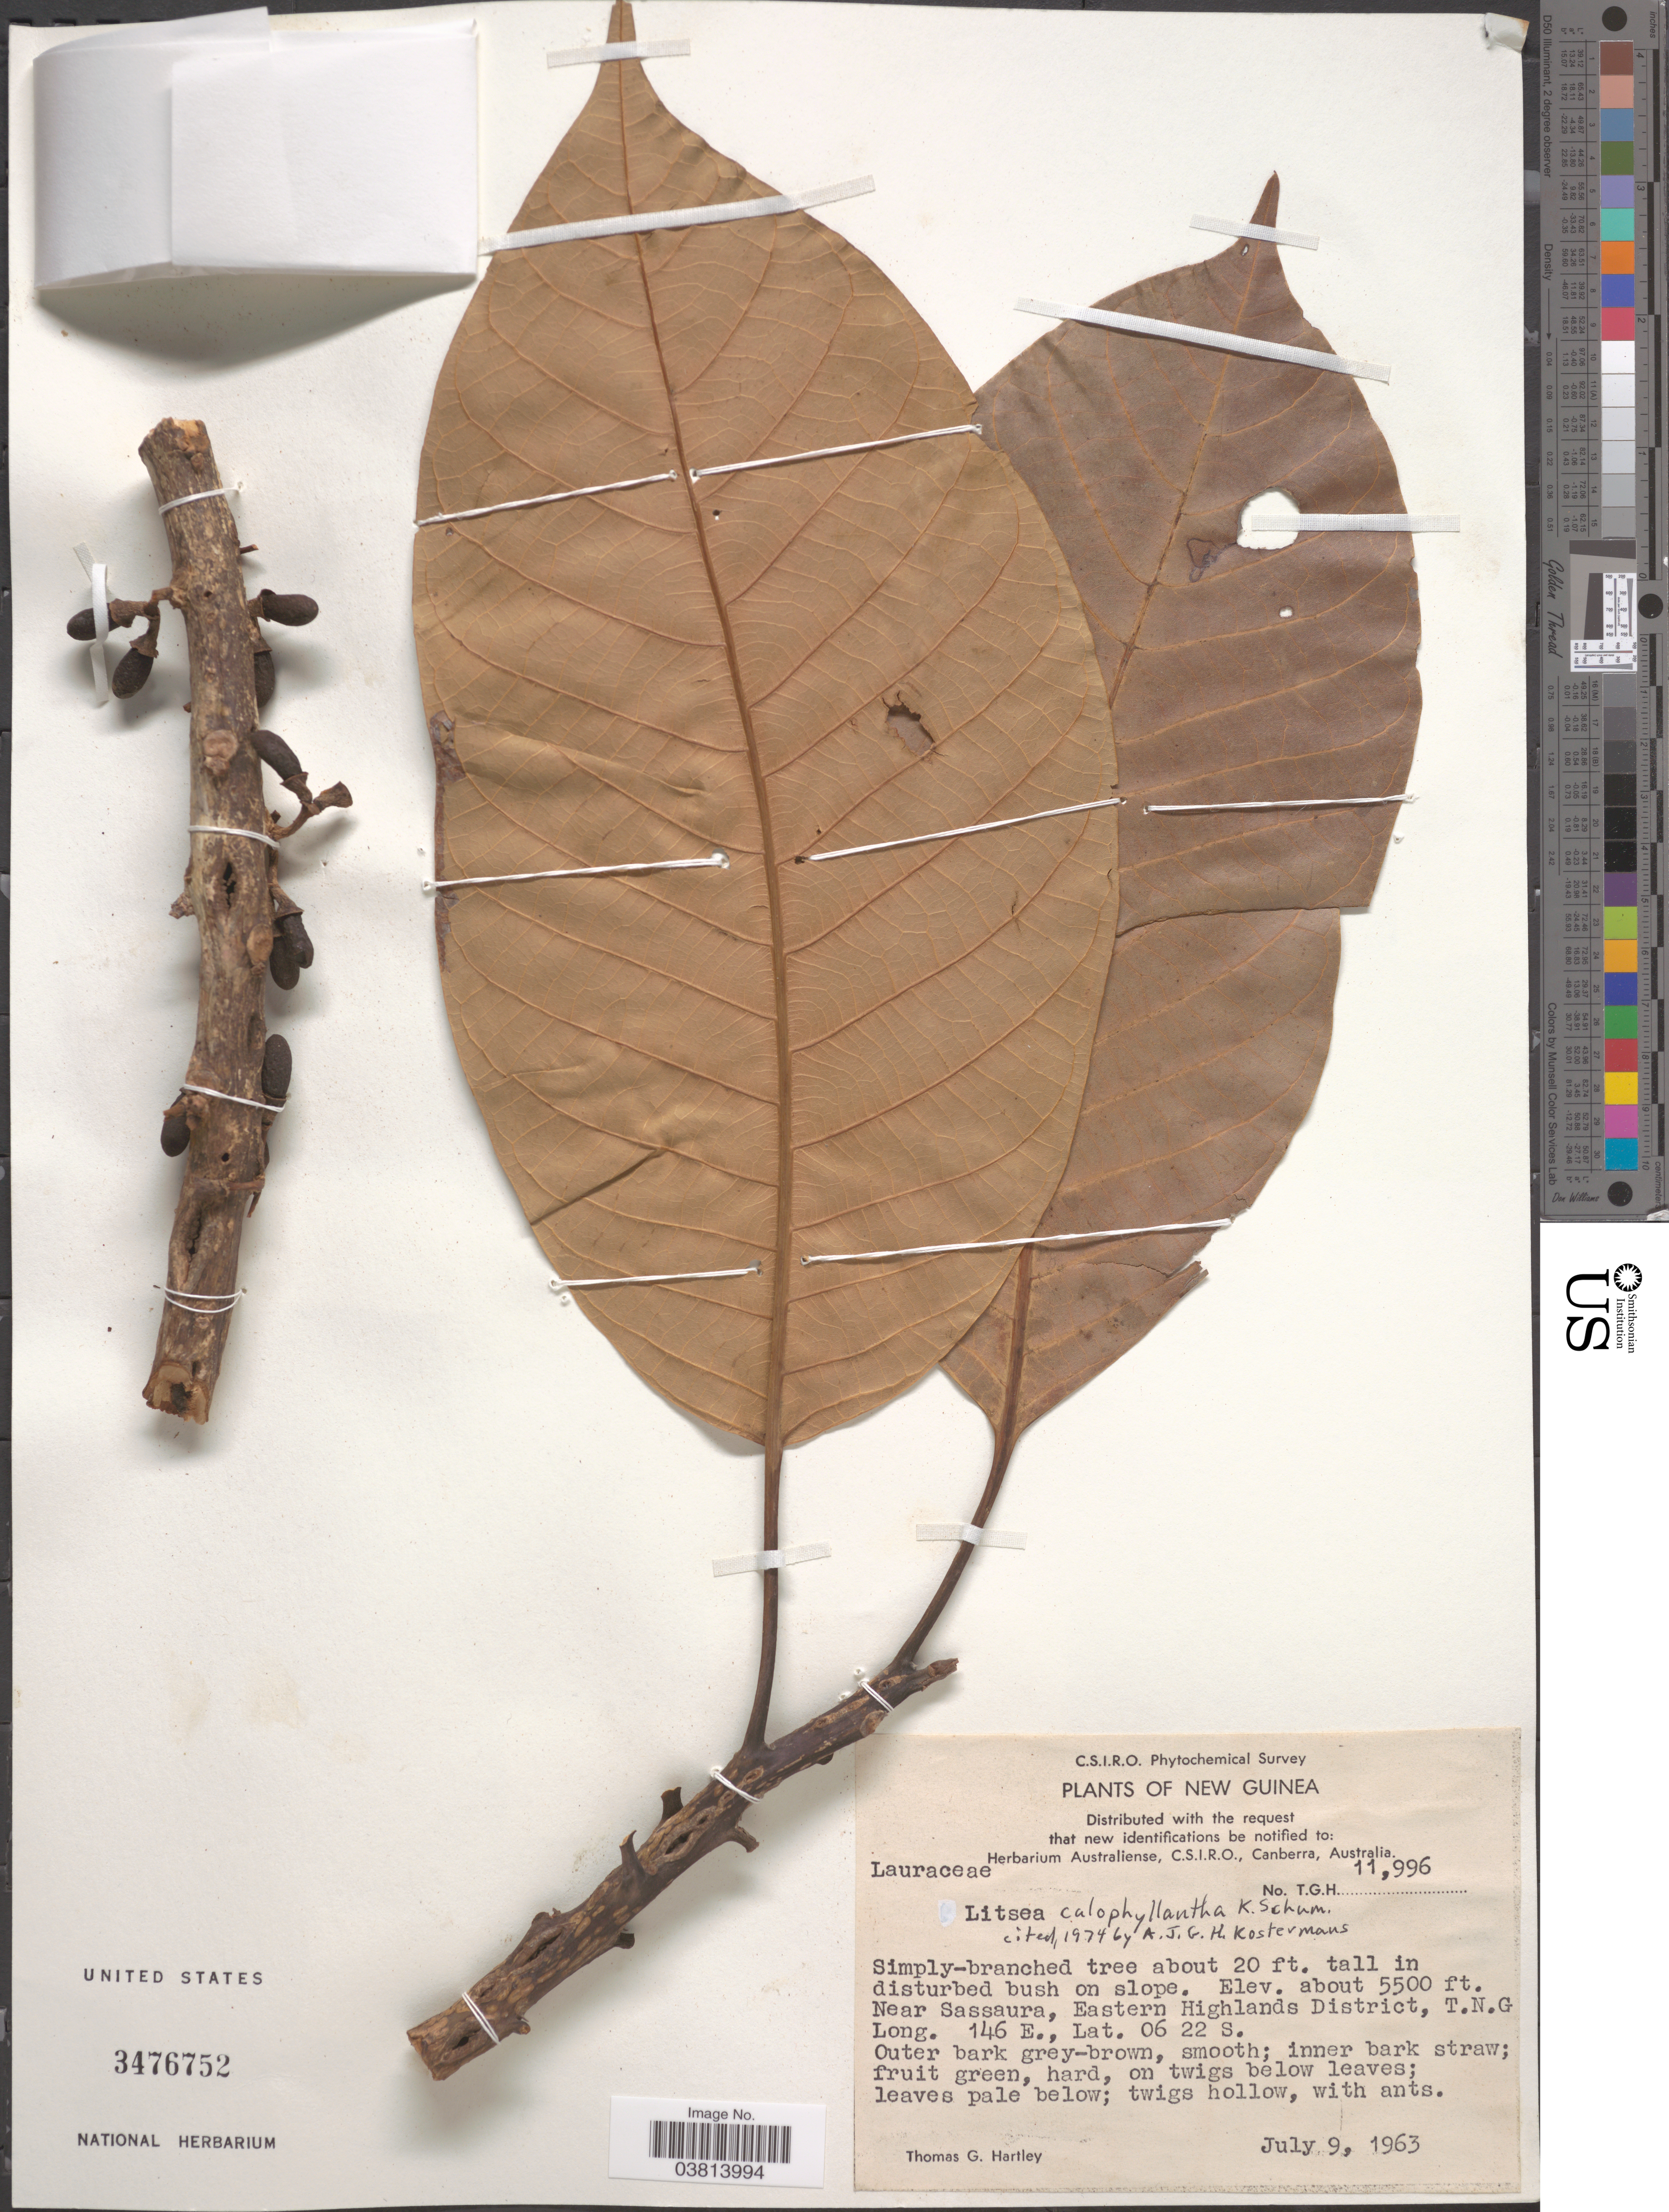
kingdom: Plantae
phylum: Tracheophyta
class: Magnoliopsida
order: Laurales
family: Lauraceae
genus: Litsea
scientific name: Litsea calophyllantha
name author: K. Schum.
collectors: T. G. Hartley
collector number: TGH11996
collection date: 1963-07-09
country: Papua New Guinea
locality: New Guinea. Near Sassaura, Eastern Highlands District, T.N.G.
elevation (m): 1676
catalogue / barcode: US 3476752